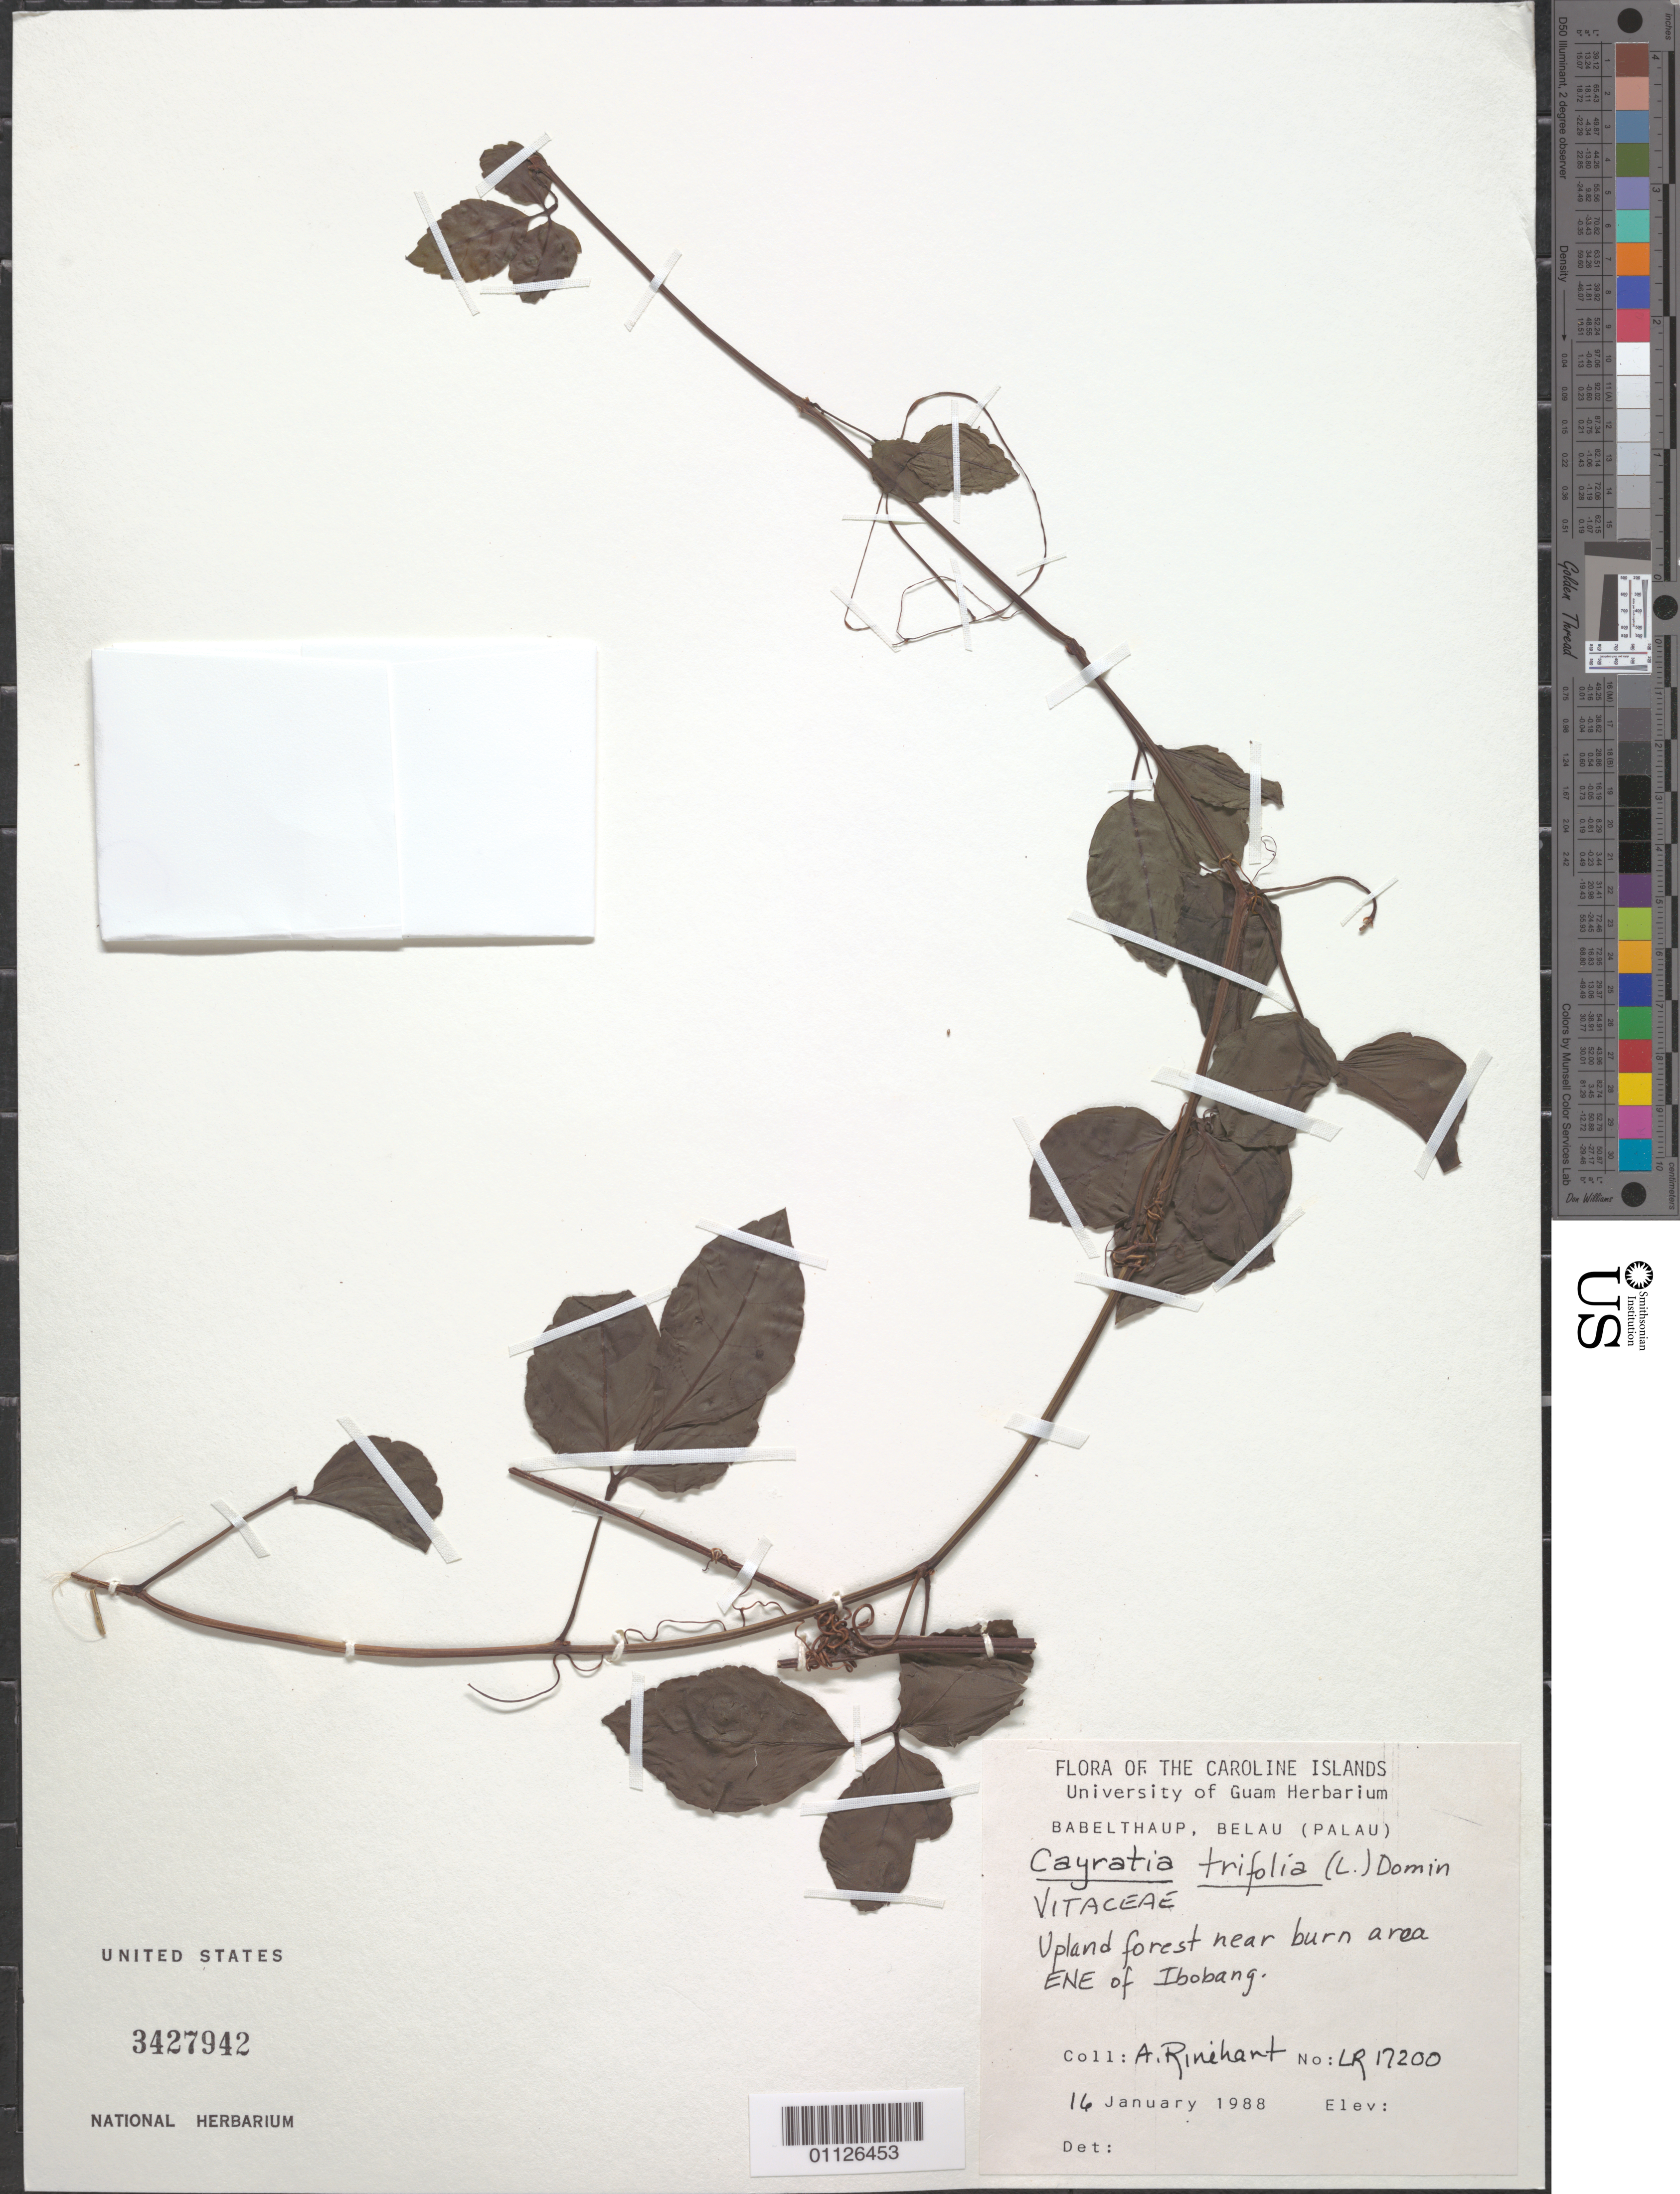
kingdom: Plantae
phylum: Tracheophyta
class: Magnoliopsida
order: Vitales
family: Vitaceae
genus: Causonis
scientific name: Causonis trifolia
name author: (L.) Mabb. & J. Wen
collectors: A. Rinehart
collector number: LR 17200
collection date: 1988-01-16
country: Palau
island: Babeldaob [Babelthuap]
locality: Caroline Islands. Babelthaup, Belau (Palau). ENE of Ibobang.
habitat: Upland forest near burn area.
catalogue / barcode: US 3427942